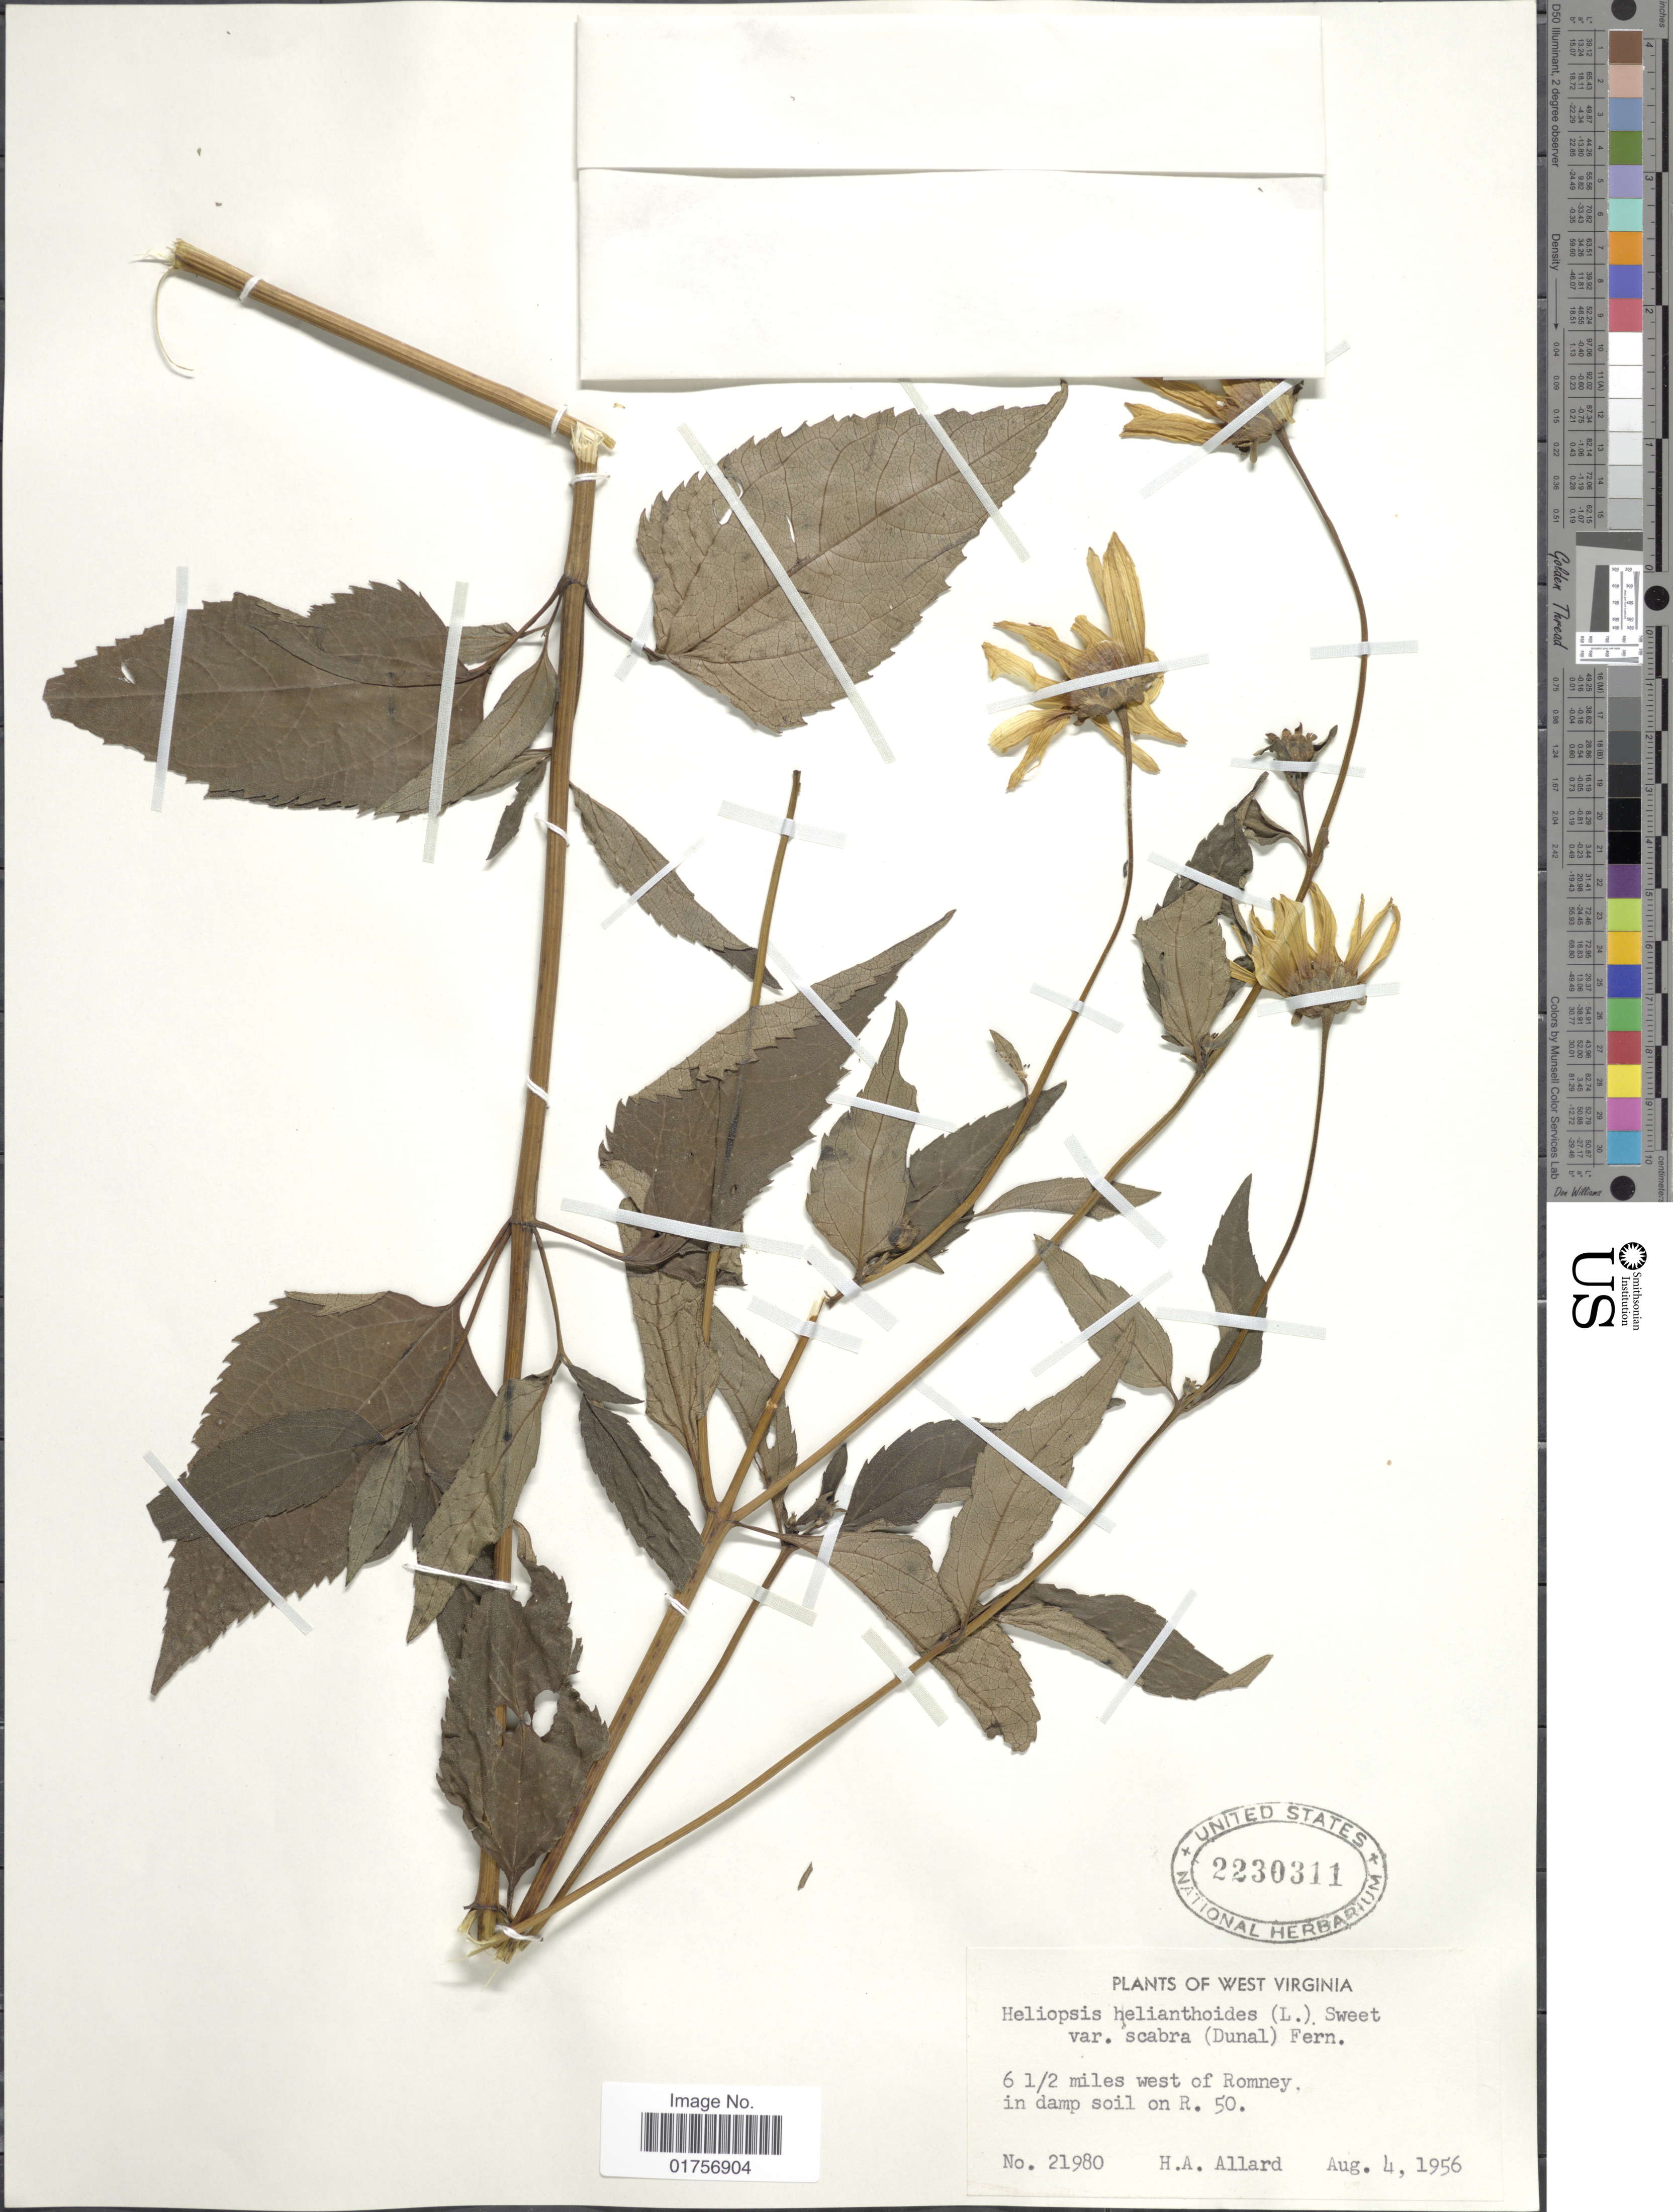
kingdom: Plantae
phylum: Tracheophyta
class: Magnoliopsida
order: Asterales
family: Asteraceae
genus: Heliopsis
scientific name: Heliopsis helianthoides var. scabra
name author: (Dunal) T.R. Fisher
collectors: H. A. Allard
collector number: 21980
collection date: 1956-08-04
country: United States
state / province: West Virginia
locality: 6½ miles west of Romney in damp soil on R. 50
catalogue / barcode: US 2230311